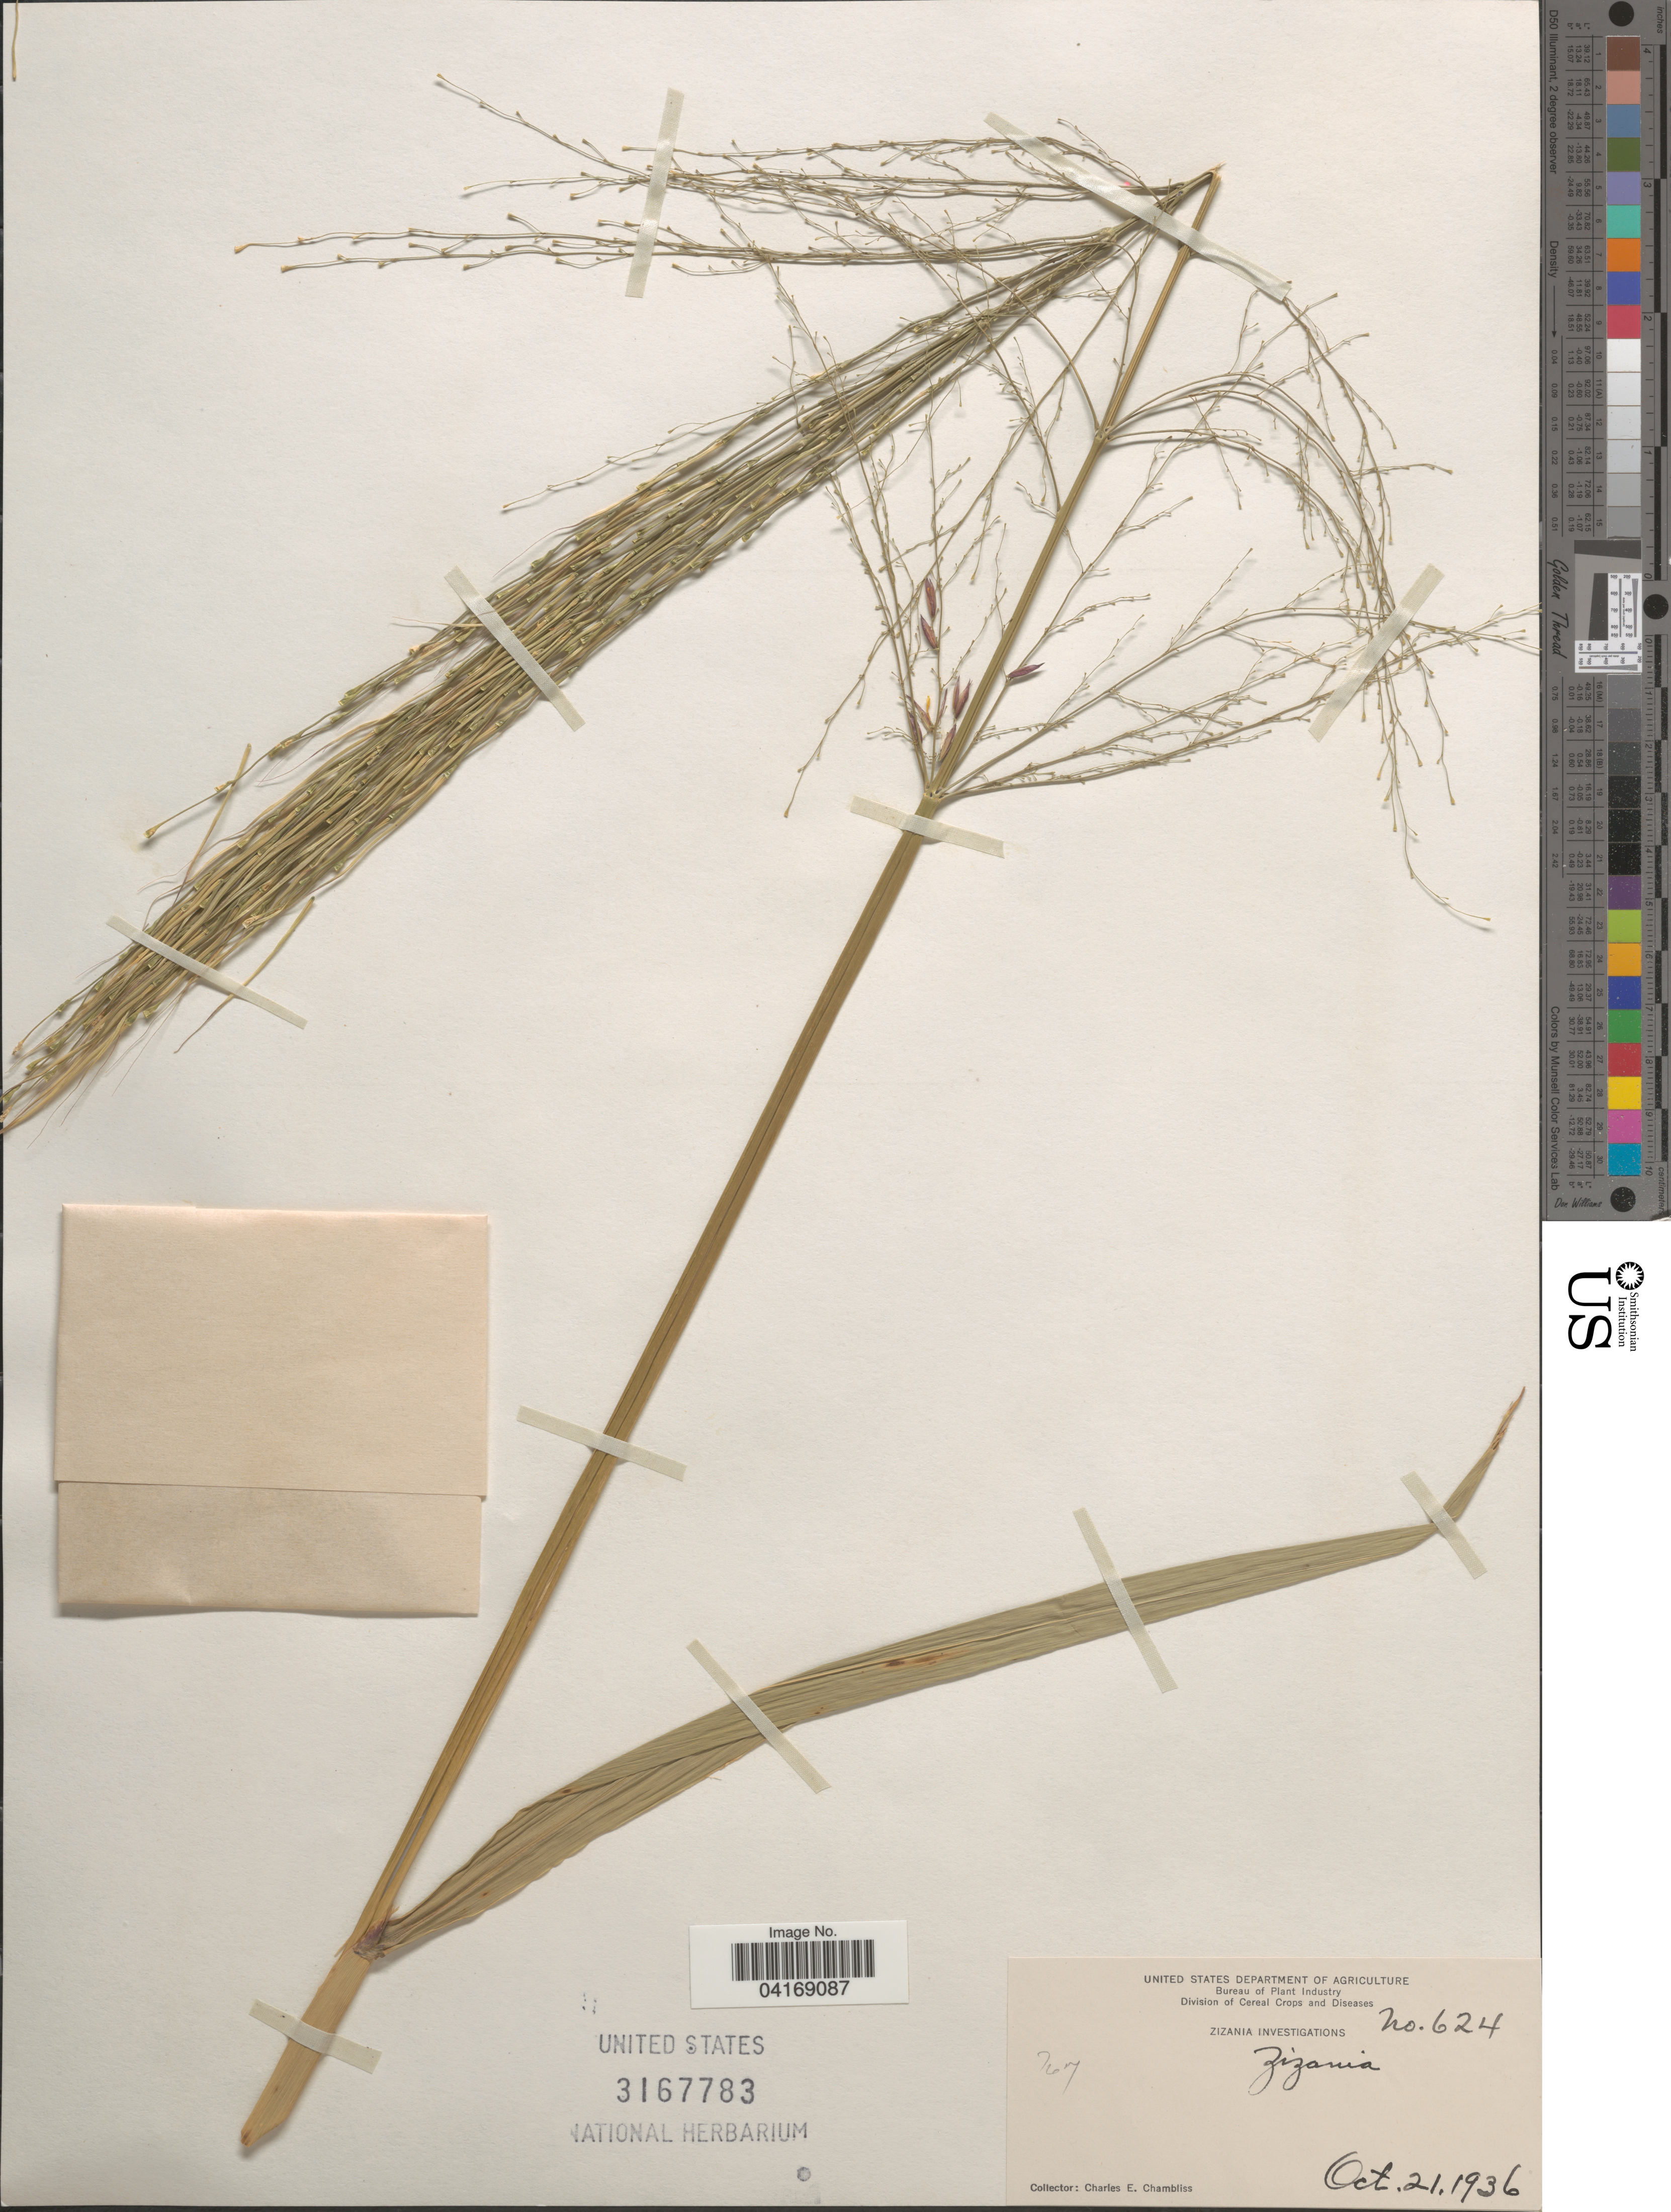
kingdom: Plantae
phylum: Tracheophyta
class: Liliopsida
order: Poales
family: Poaceae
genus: Zizania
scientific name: Zizania sp.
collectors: C. Chambliss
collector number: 624/7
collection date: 1936-10-21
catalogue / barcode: US 3167783